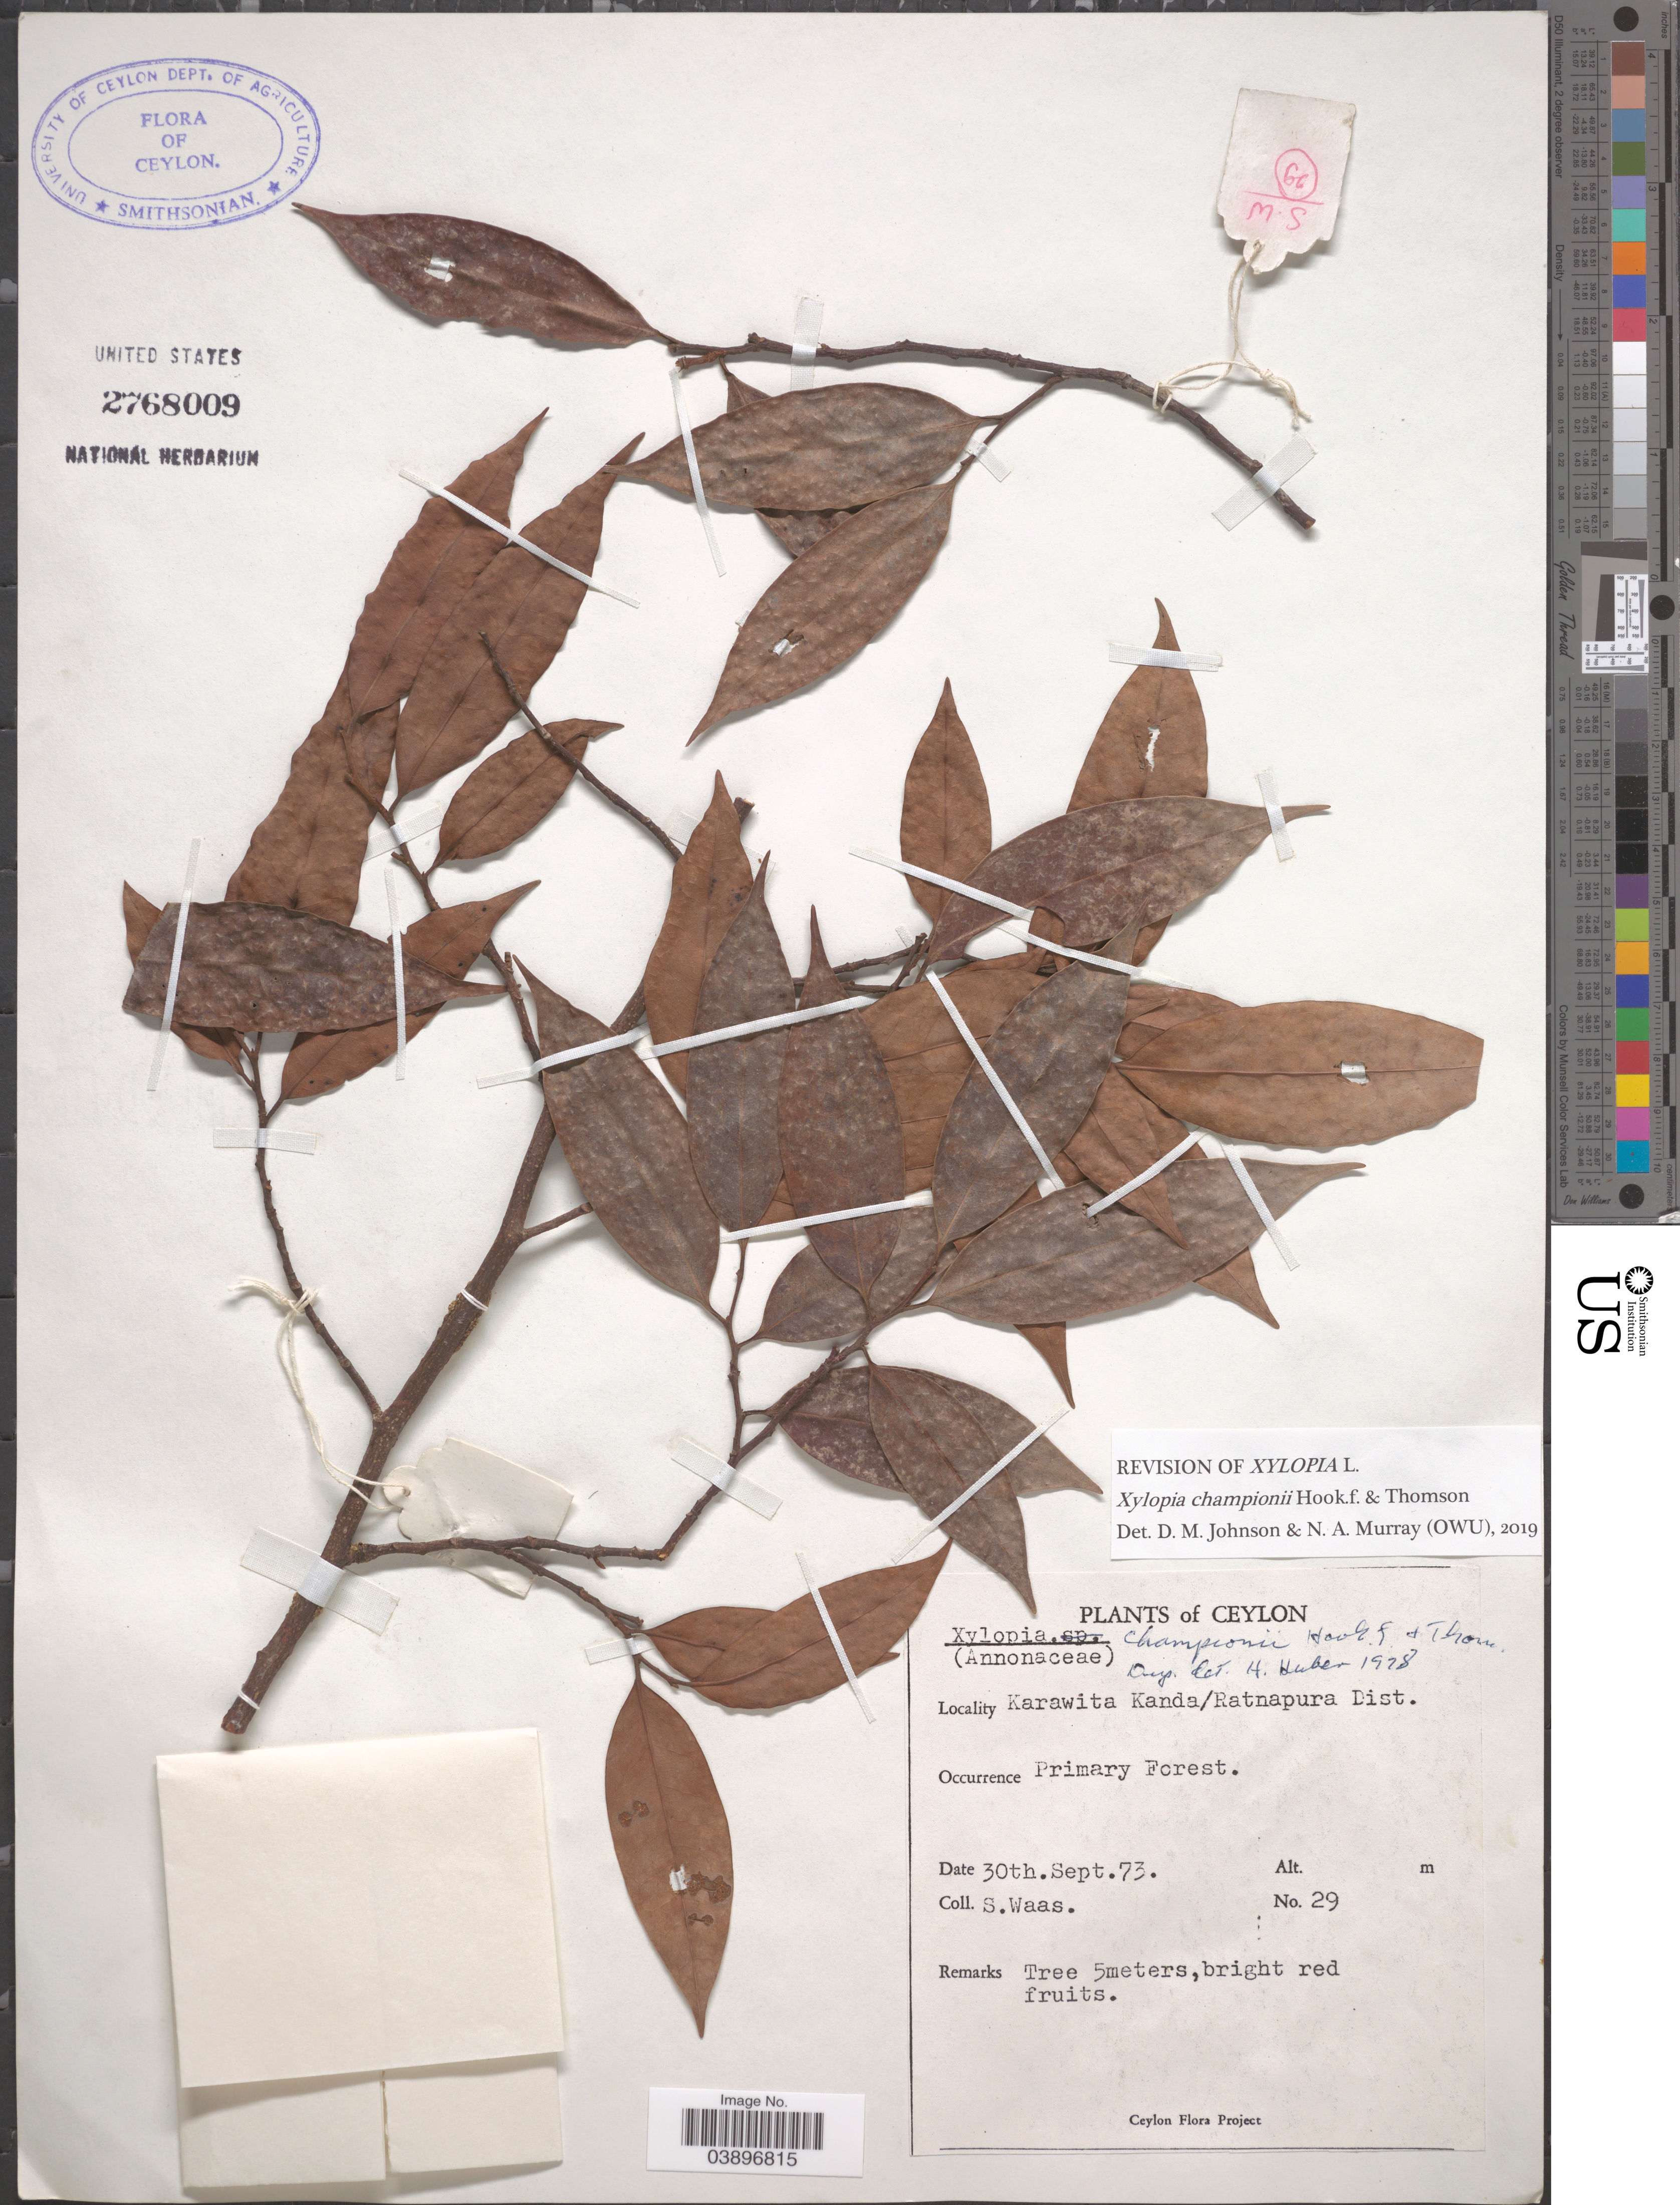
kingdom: Plantae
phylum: Tracheophyta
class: Magnoliopsida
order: Magnoliales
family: Annonaceae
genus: Xylopia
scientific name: Xylopia championii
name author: Hook. f. & Thomson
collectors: S. Waas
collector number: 29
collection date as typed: Transcribed d/m/y: 30/9/73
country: Sri Lanka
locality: Ceylon. Karawita Kanda/Ratnapura Dist.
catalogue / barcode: US 2768009